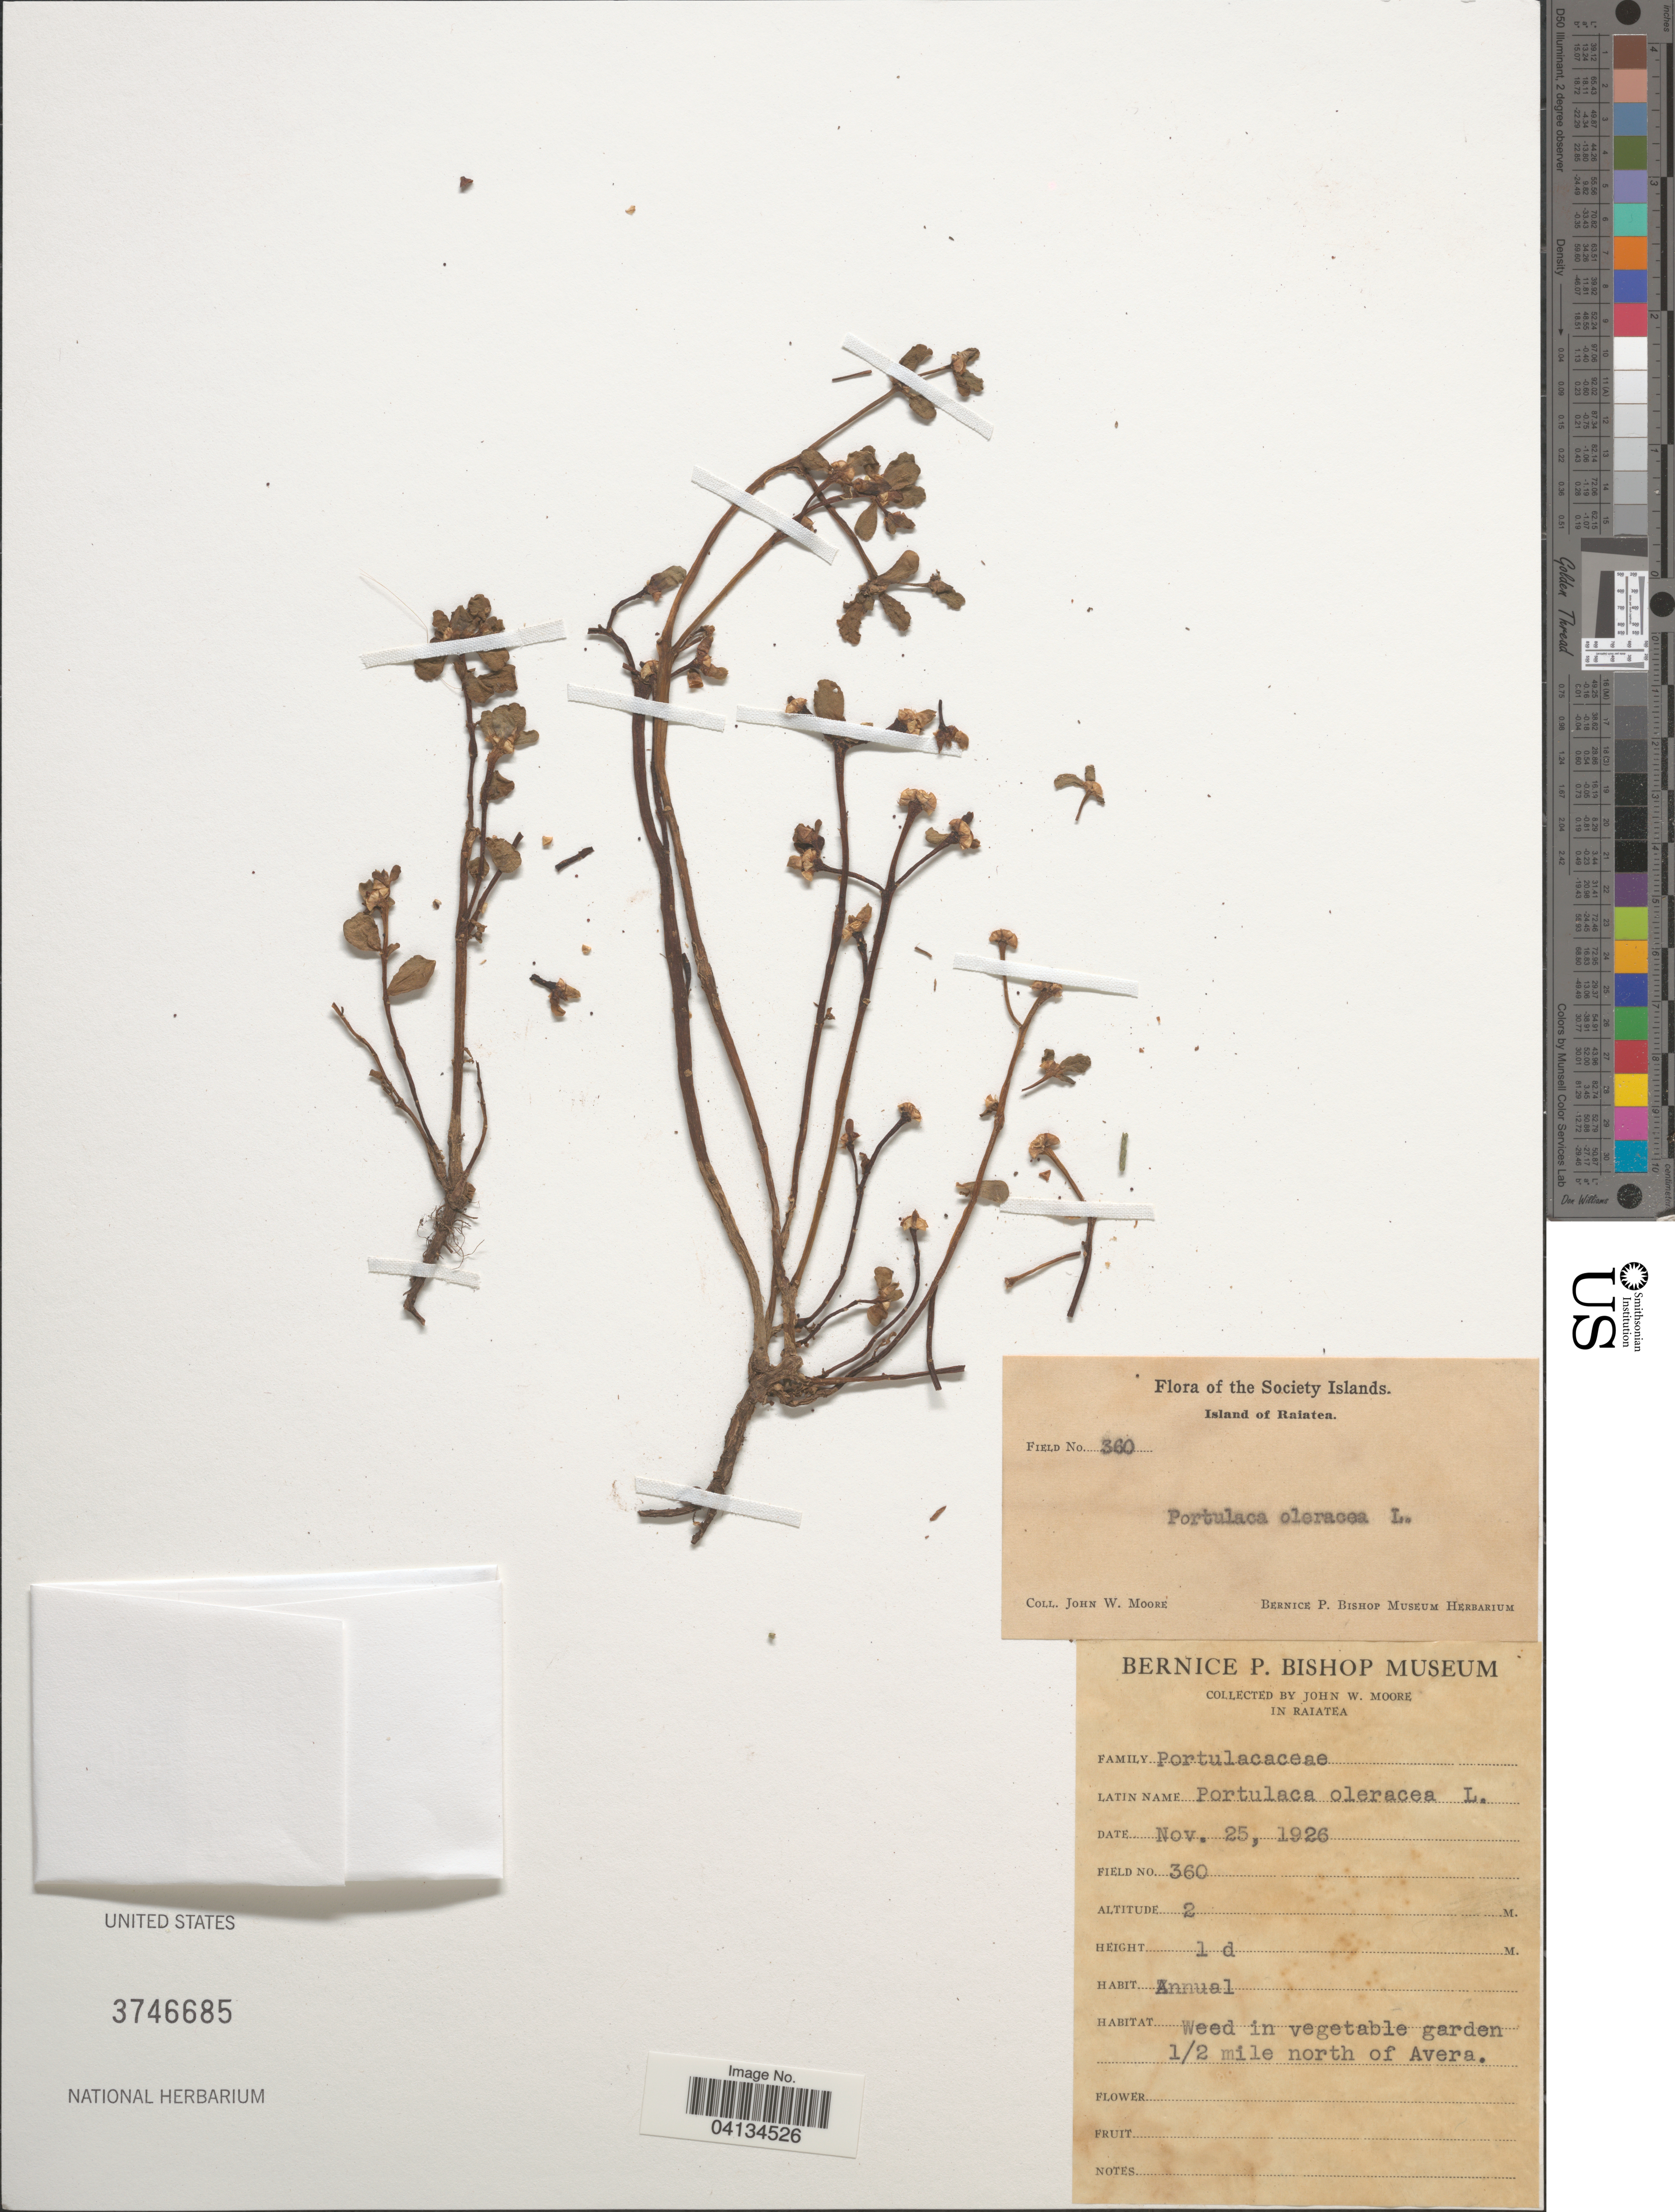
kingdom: Plantae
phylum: Tracheophyta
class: Magnoliopsida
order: Caryophyllales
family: Portulacaceae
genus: Portulaca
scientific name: Portulaca oleracea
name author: L.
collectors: J. Moore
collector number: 360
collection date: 1926-11-25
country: French Polynesia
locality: The Society Islands. Island of Raiatea. Weed in vegetable garden ½ mile north of Avera.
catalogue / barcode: US 3746685